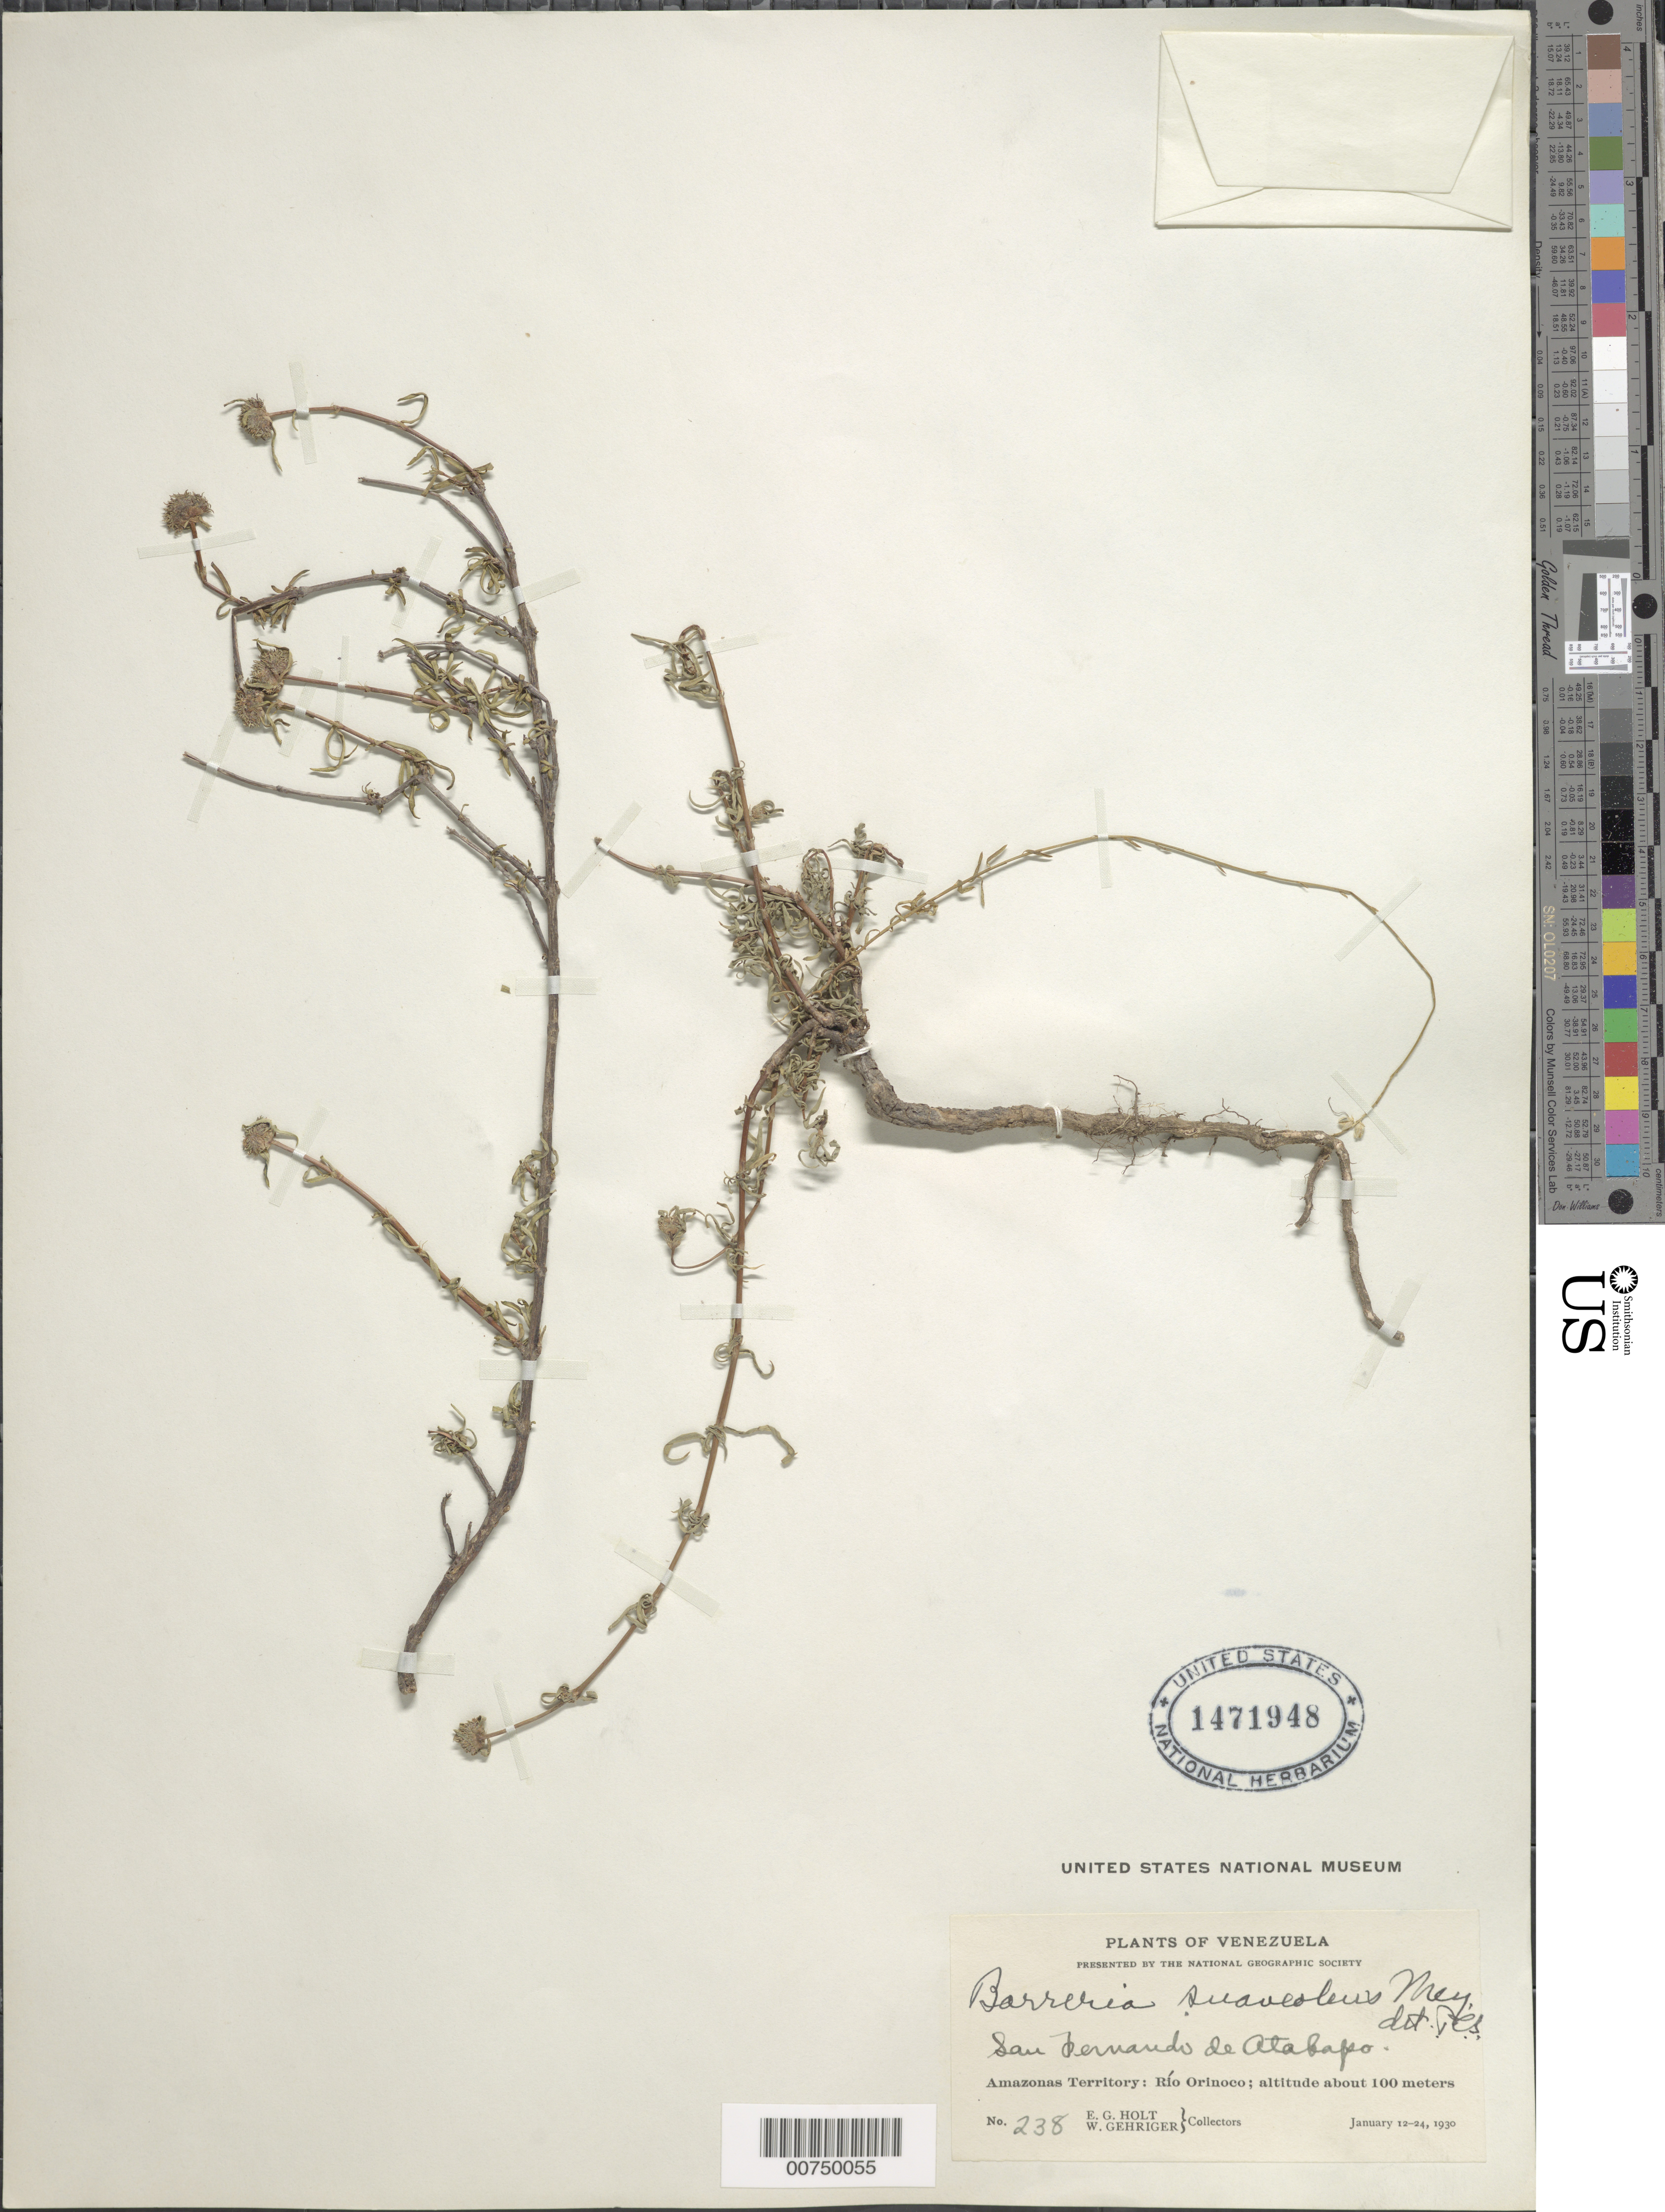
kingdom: Plantae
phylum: Tracheophyta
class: Magnoliopsida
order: Gentianales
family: Rubiaceae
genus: Borreria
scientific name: Borreria suaveolens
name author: G. Mey.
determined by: Standley, Paul C.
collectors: E. Holt & W. Gehriger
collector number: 238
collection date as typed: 12-Jan-30 to 24-Jan-30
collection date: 1930-01-12/1930-01-24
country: Venezuela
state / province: Amazonas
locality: Río Orinoco, San Fernando de Atabapo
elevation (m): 100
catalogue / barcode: US 1471948